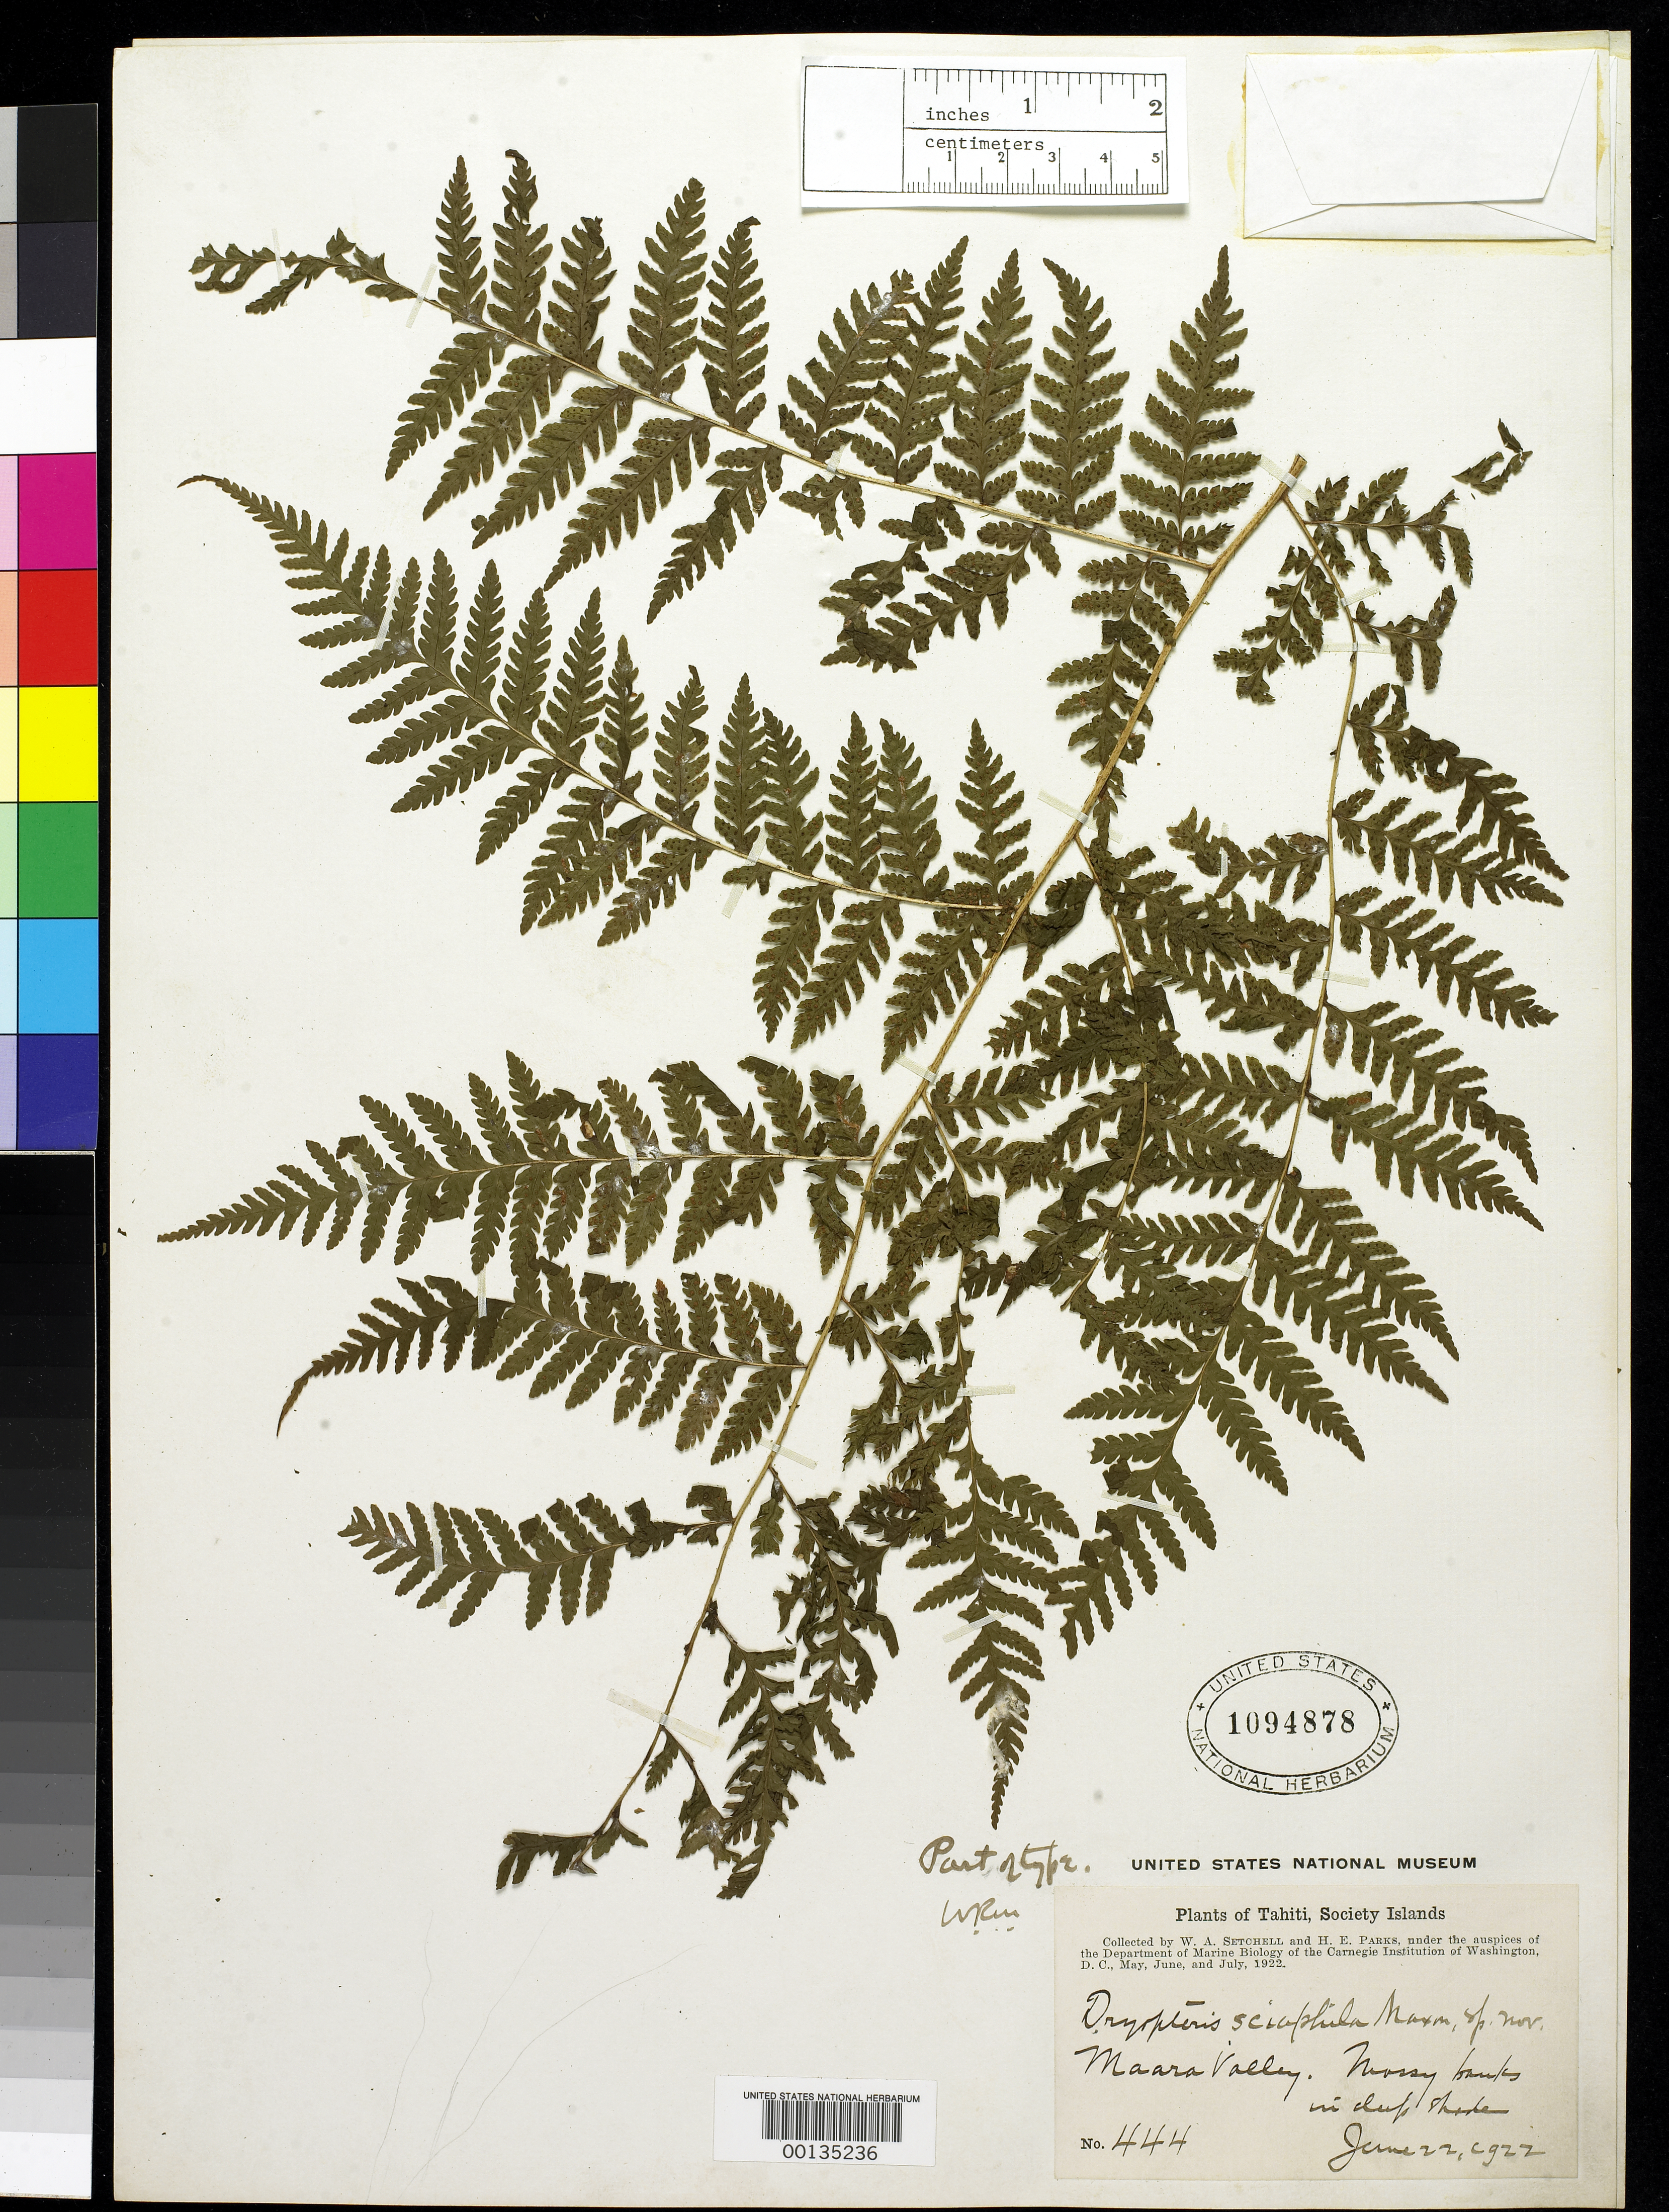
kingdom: Plantae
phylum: Tracheophyta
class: Polypodiopsida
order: Polypodiales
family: Dryopteridaceae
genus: Dryopteris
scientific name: Dryopteris sciaphila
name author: Maxon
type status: Holotype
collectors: W. Setchell & H. E. Parks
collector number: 444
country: French Polynesia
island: Tahiti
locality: Tahiti. Iles du Vent [Society Is.]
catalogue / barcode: US 1094878